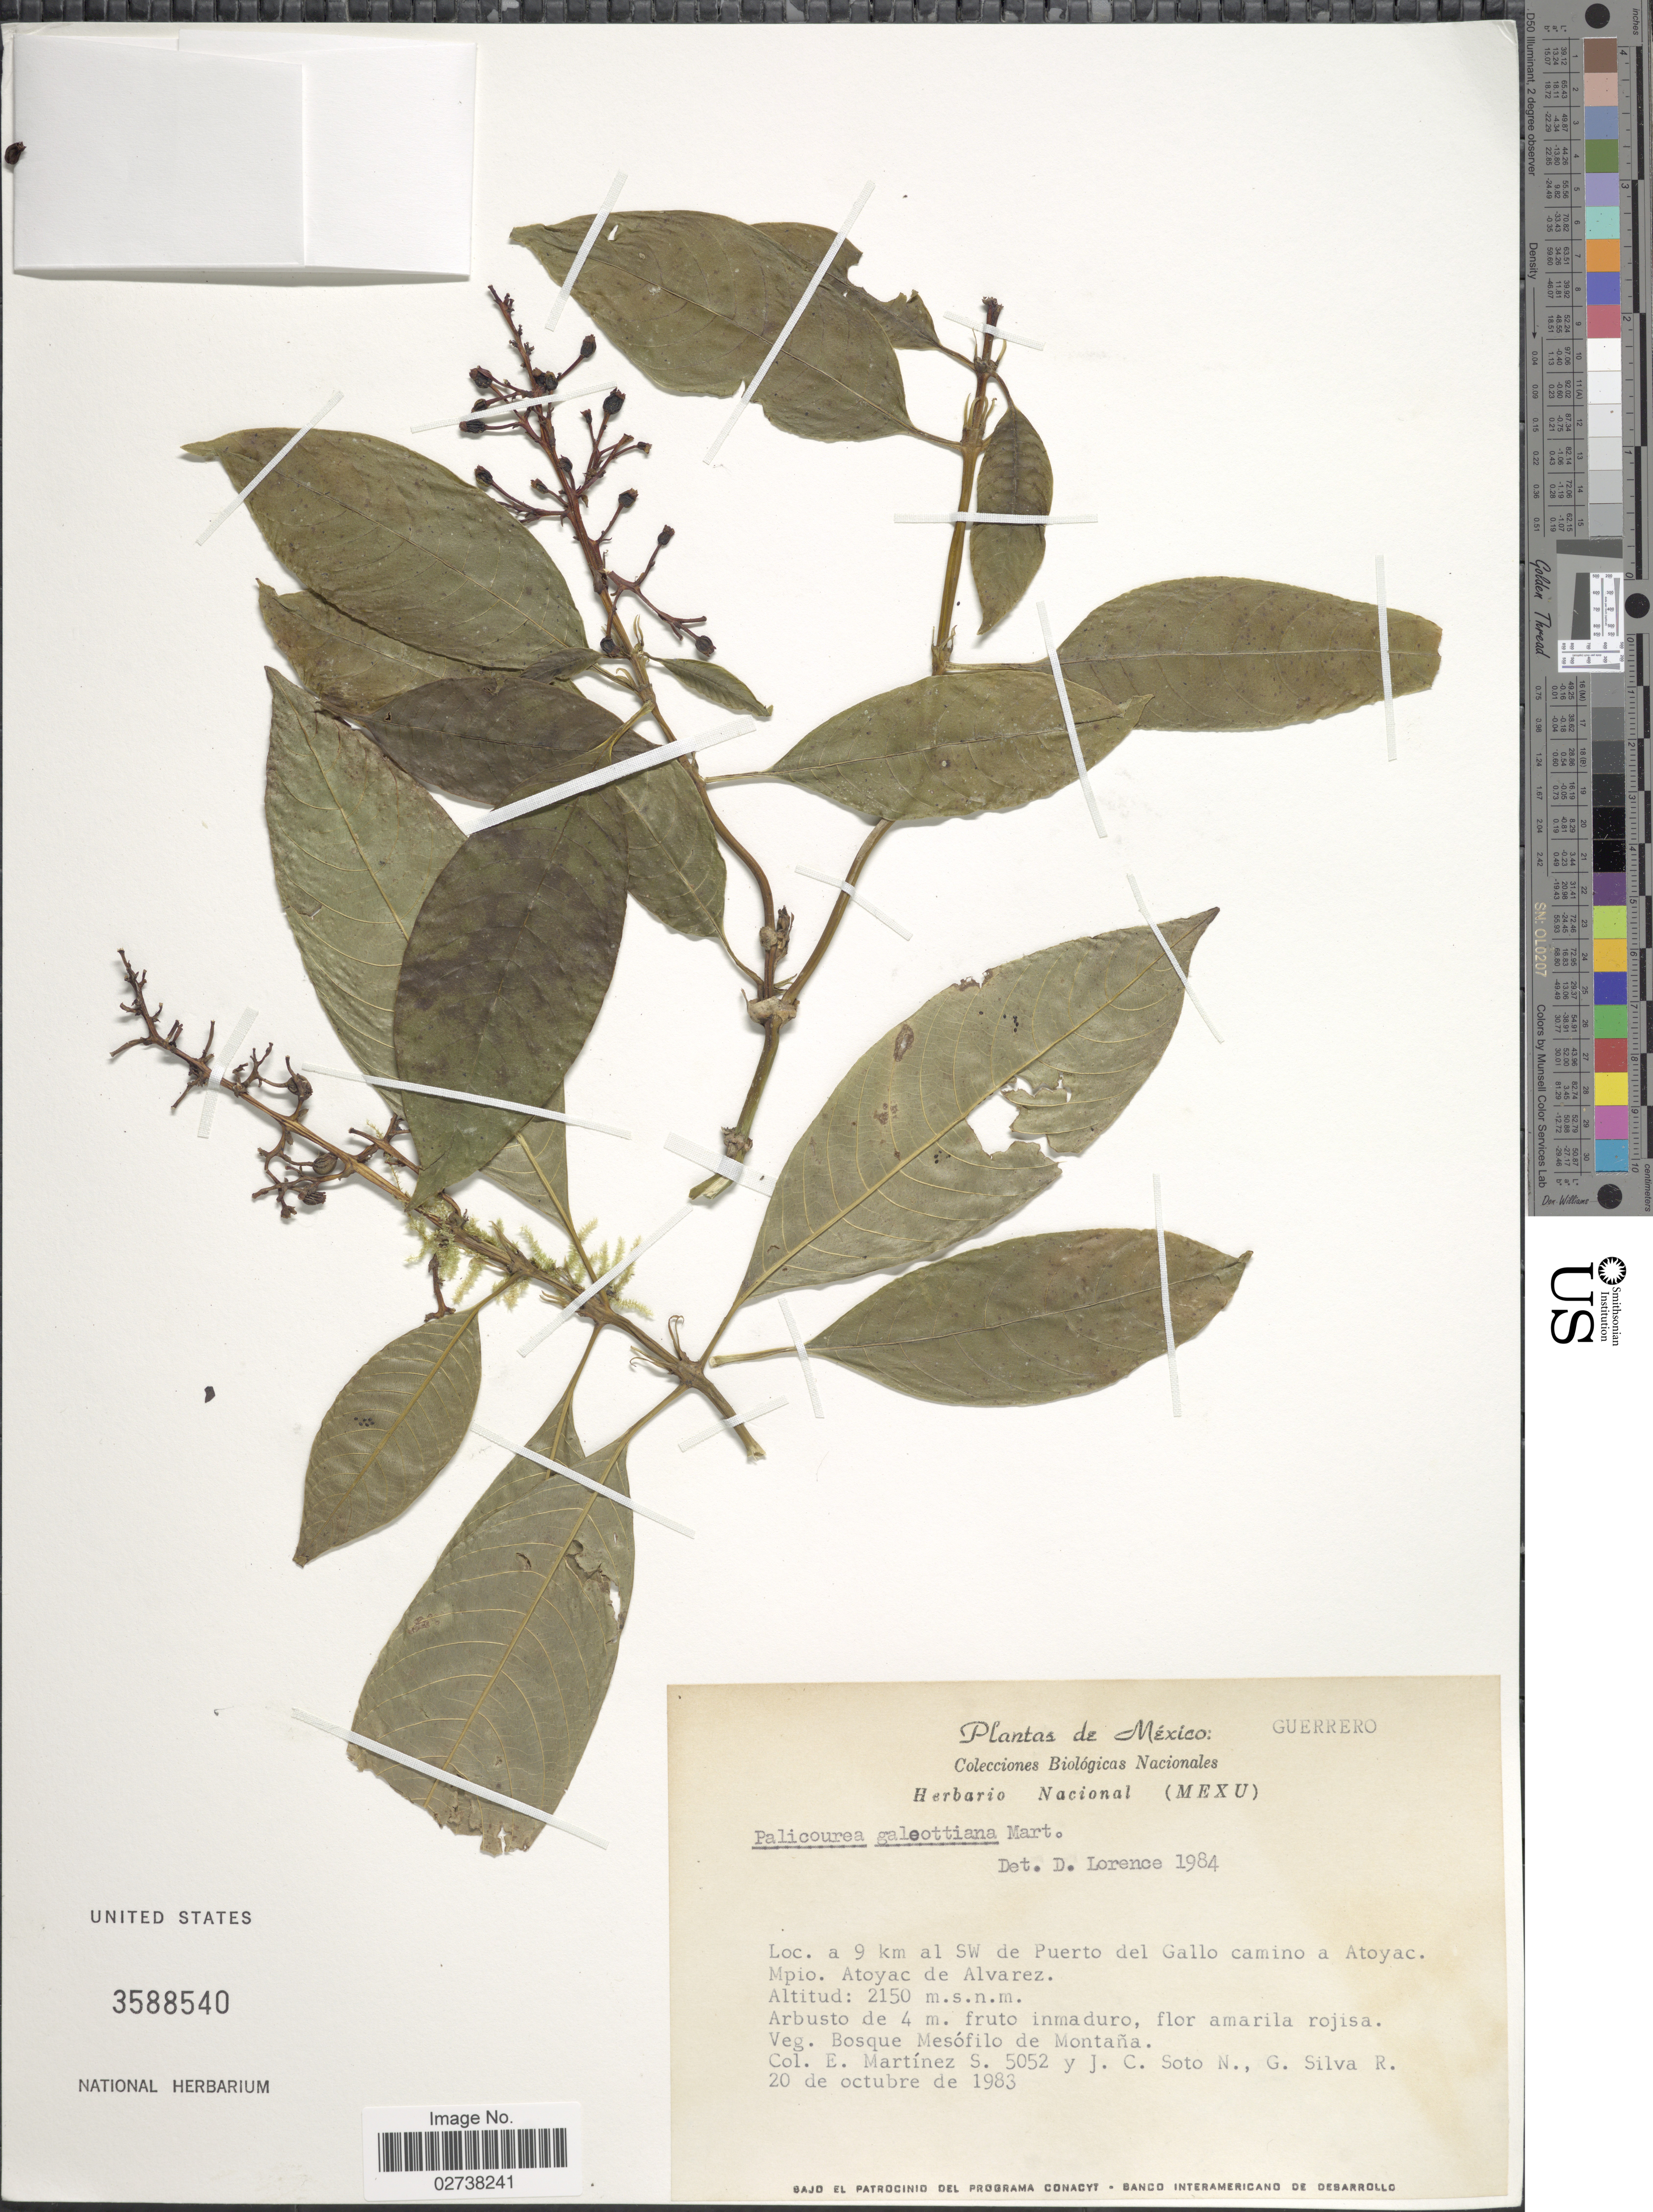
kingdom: Plantae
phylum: Tracheophyta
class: Magnoliopsida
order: Gentianales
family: Rubiaceae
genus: Palicourea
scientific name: Palicourea galeottiana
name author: M. Martens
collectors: E. M. Martínez S., J. C. Soto Núñez & G. Silva R.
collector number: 5052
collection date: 1983-10-20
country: Mexico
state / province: Guerrero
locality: A 9 km al SW de Puerto del Gallo camino a Atoyac, Mpio. Atoyac de Alvarez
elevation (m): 2150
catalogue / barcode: US 3588540